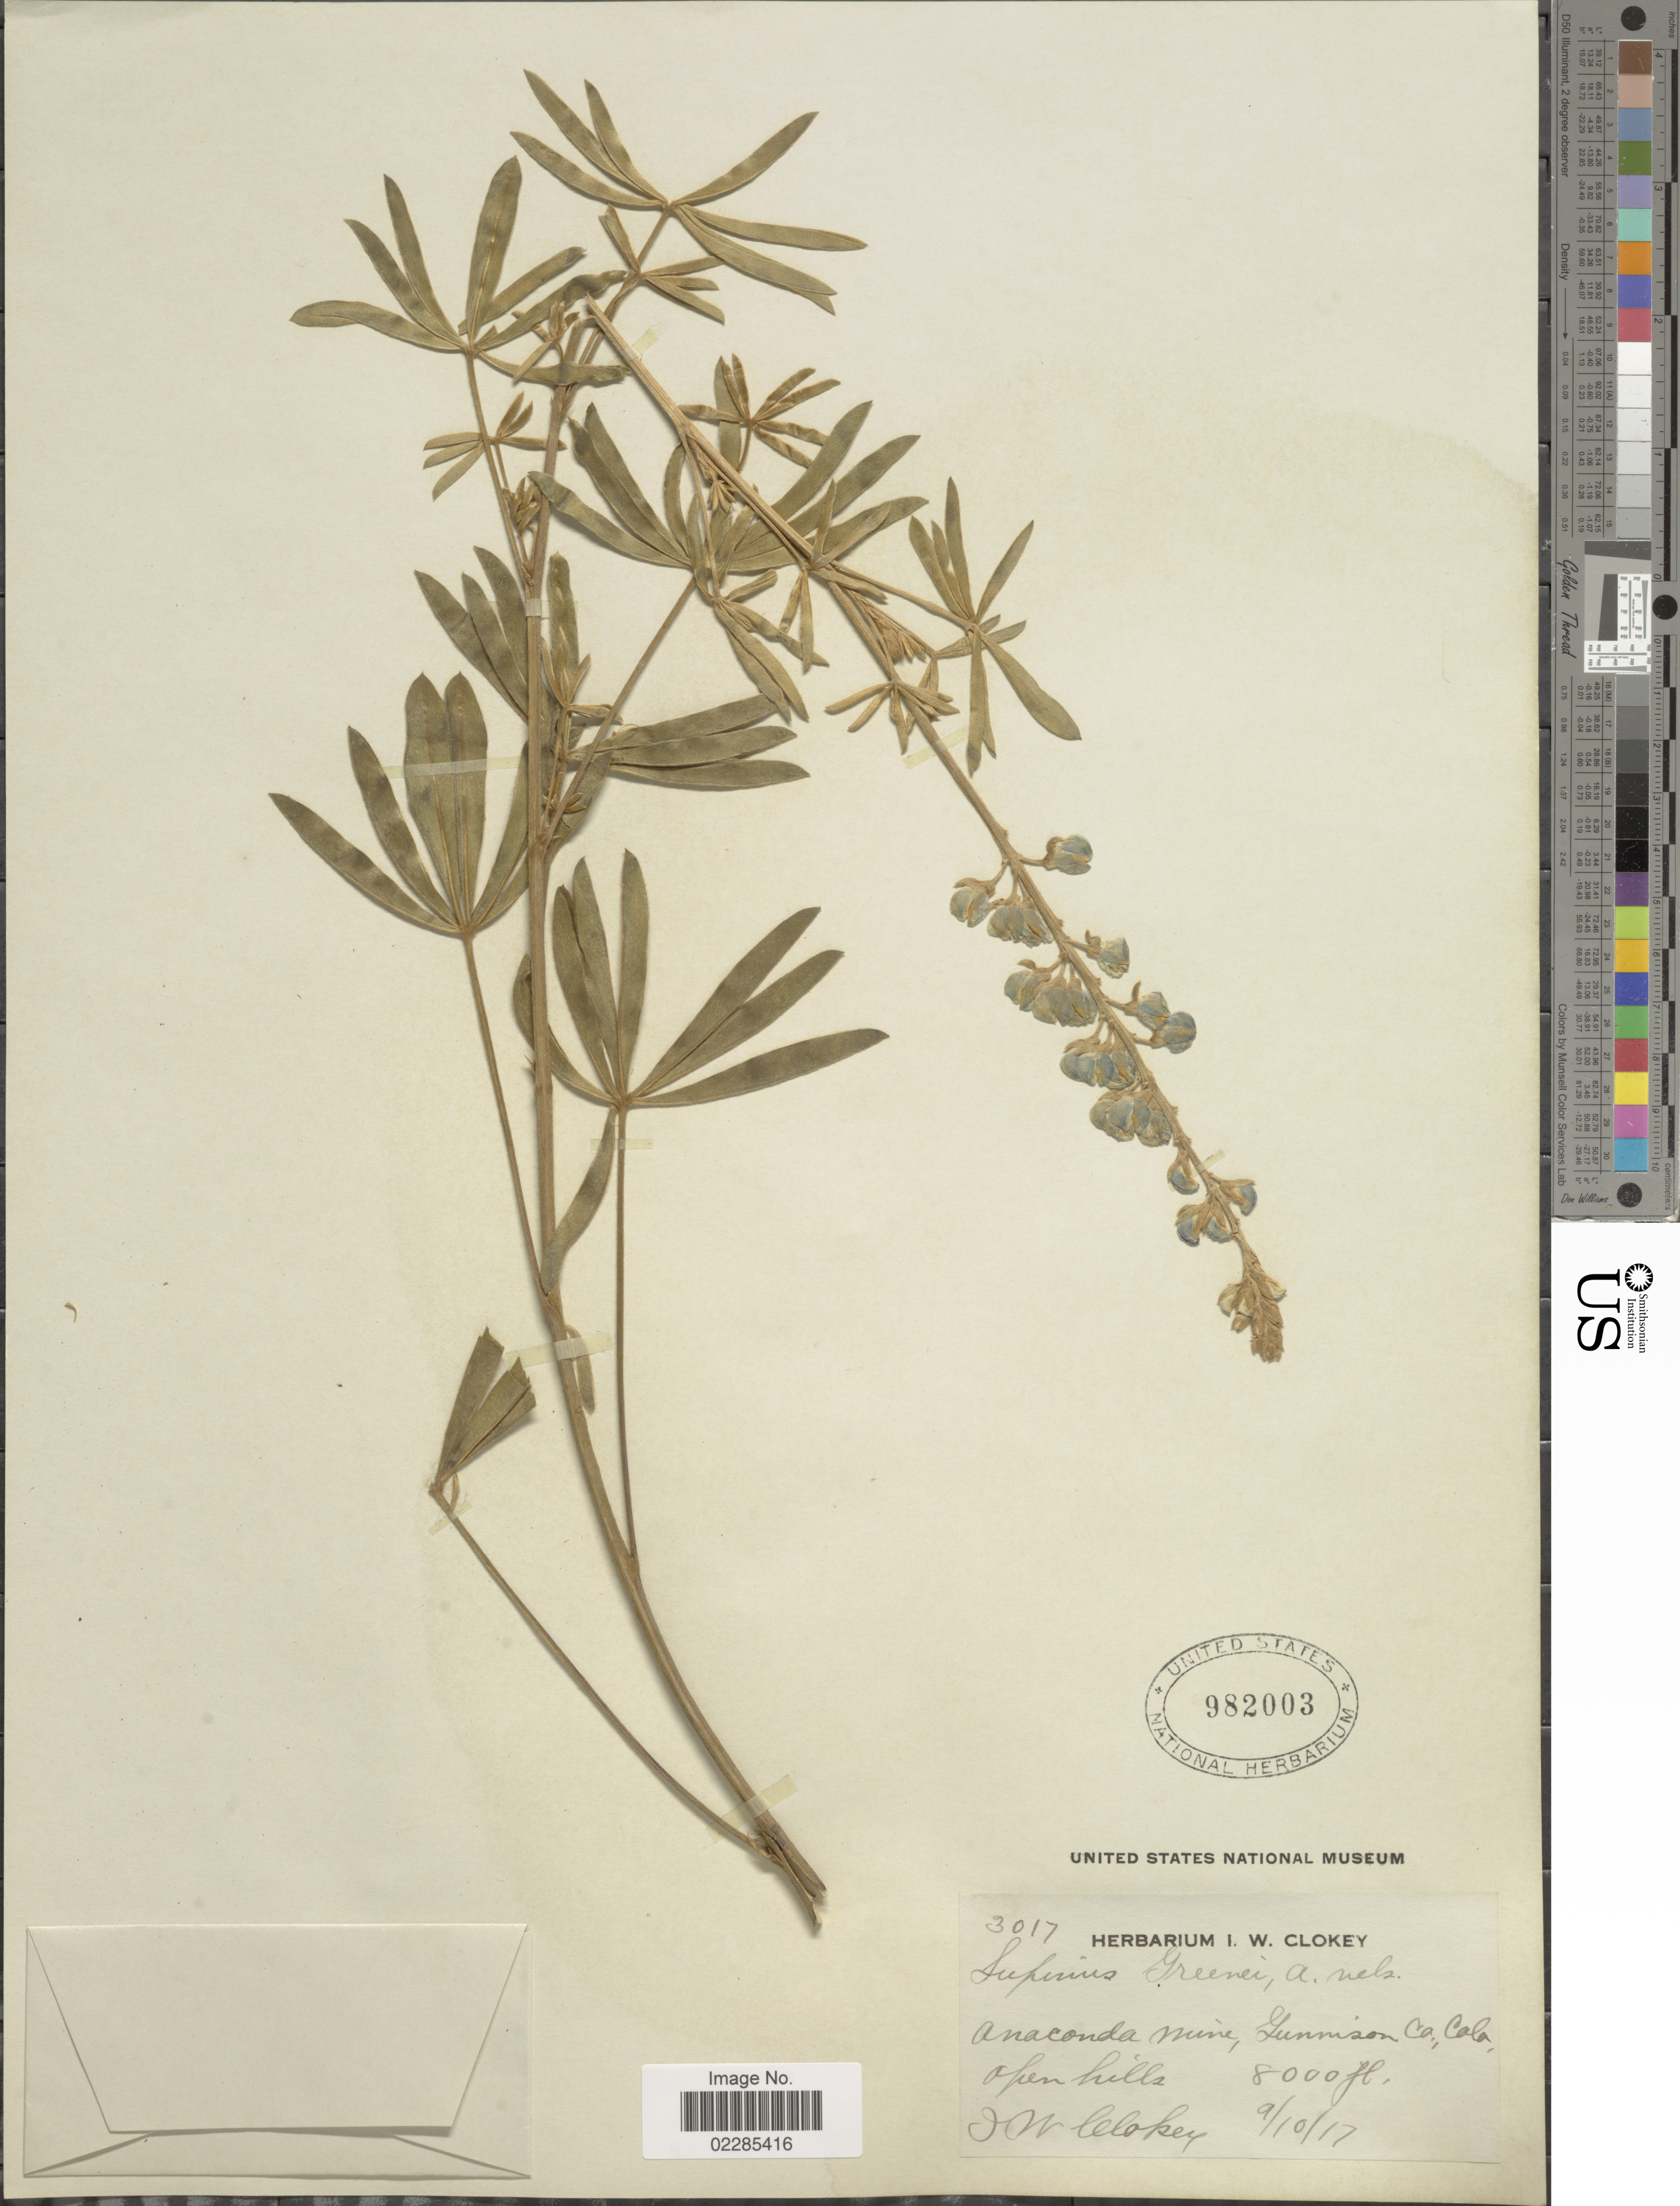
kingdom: Plantae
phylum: Tracheophyta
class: Magnoliopsida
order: Fabales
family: Fabaceae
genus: Lupinus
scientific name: Lupinus greenei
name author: A. Nelson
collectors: I. W. Clokey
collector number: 3017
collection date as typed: Transcribed d/m/y: 10/9/17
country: United States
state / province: Colorado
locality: Anaconda Mine, Gunnison Co, open hills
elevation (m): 2438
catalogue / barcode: US 982003